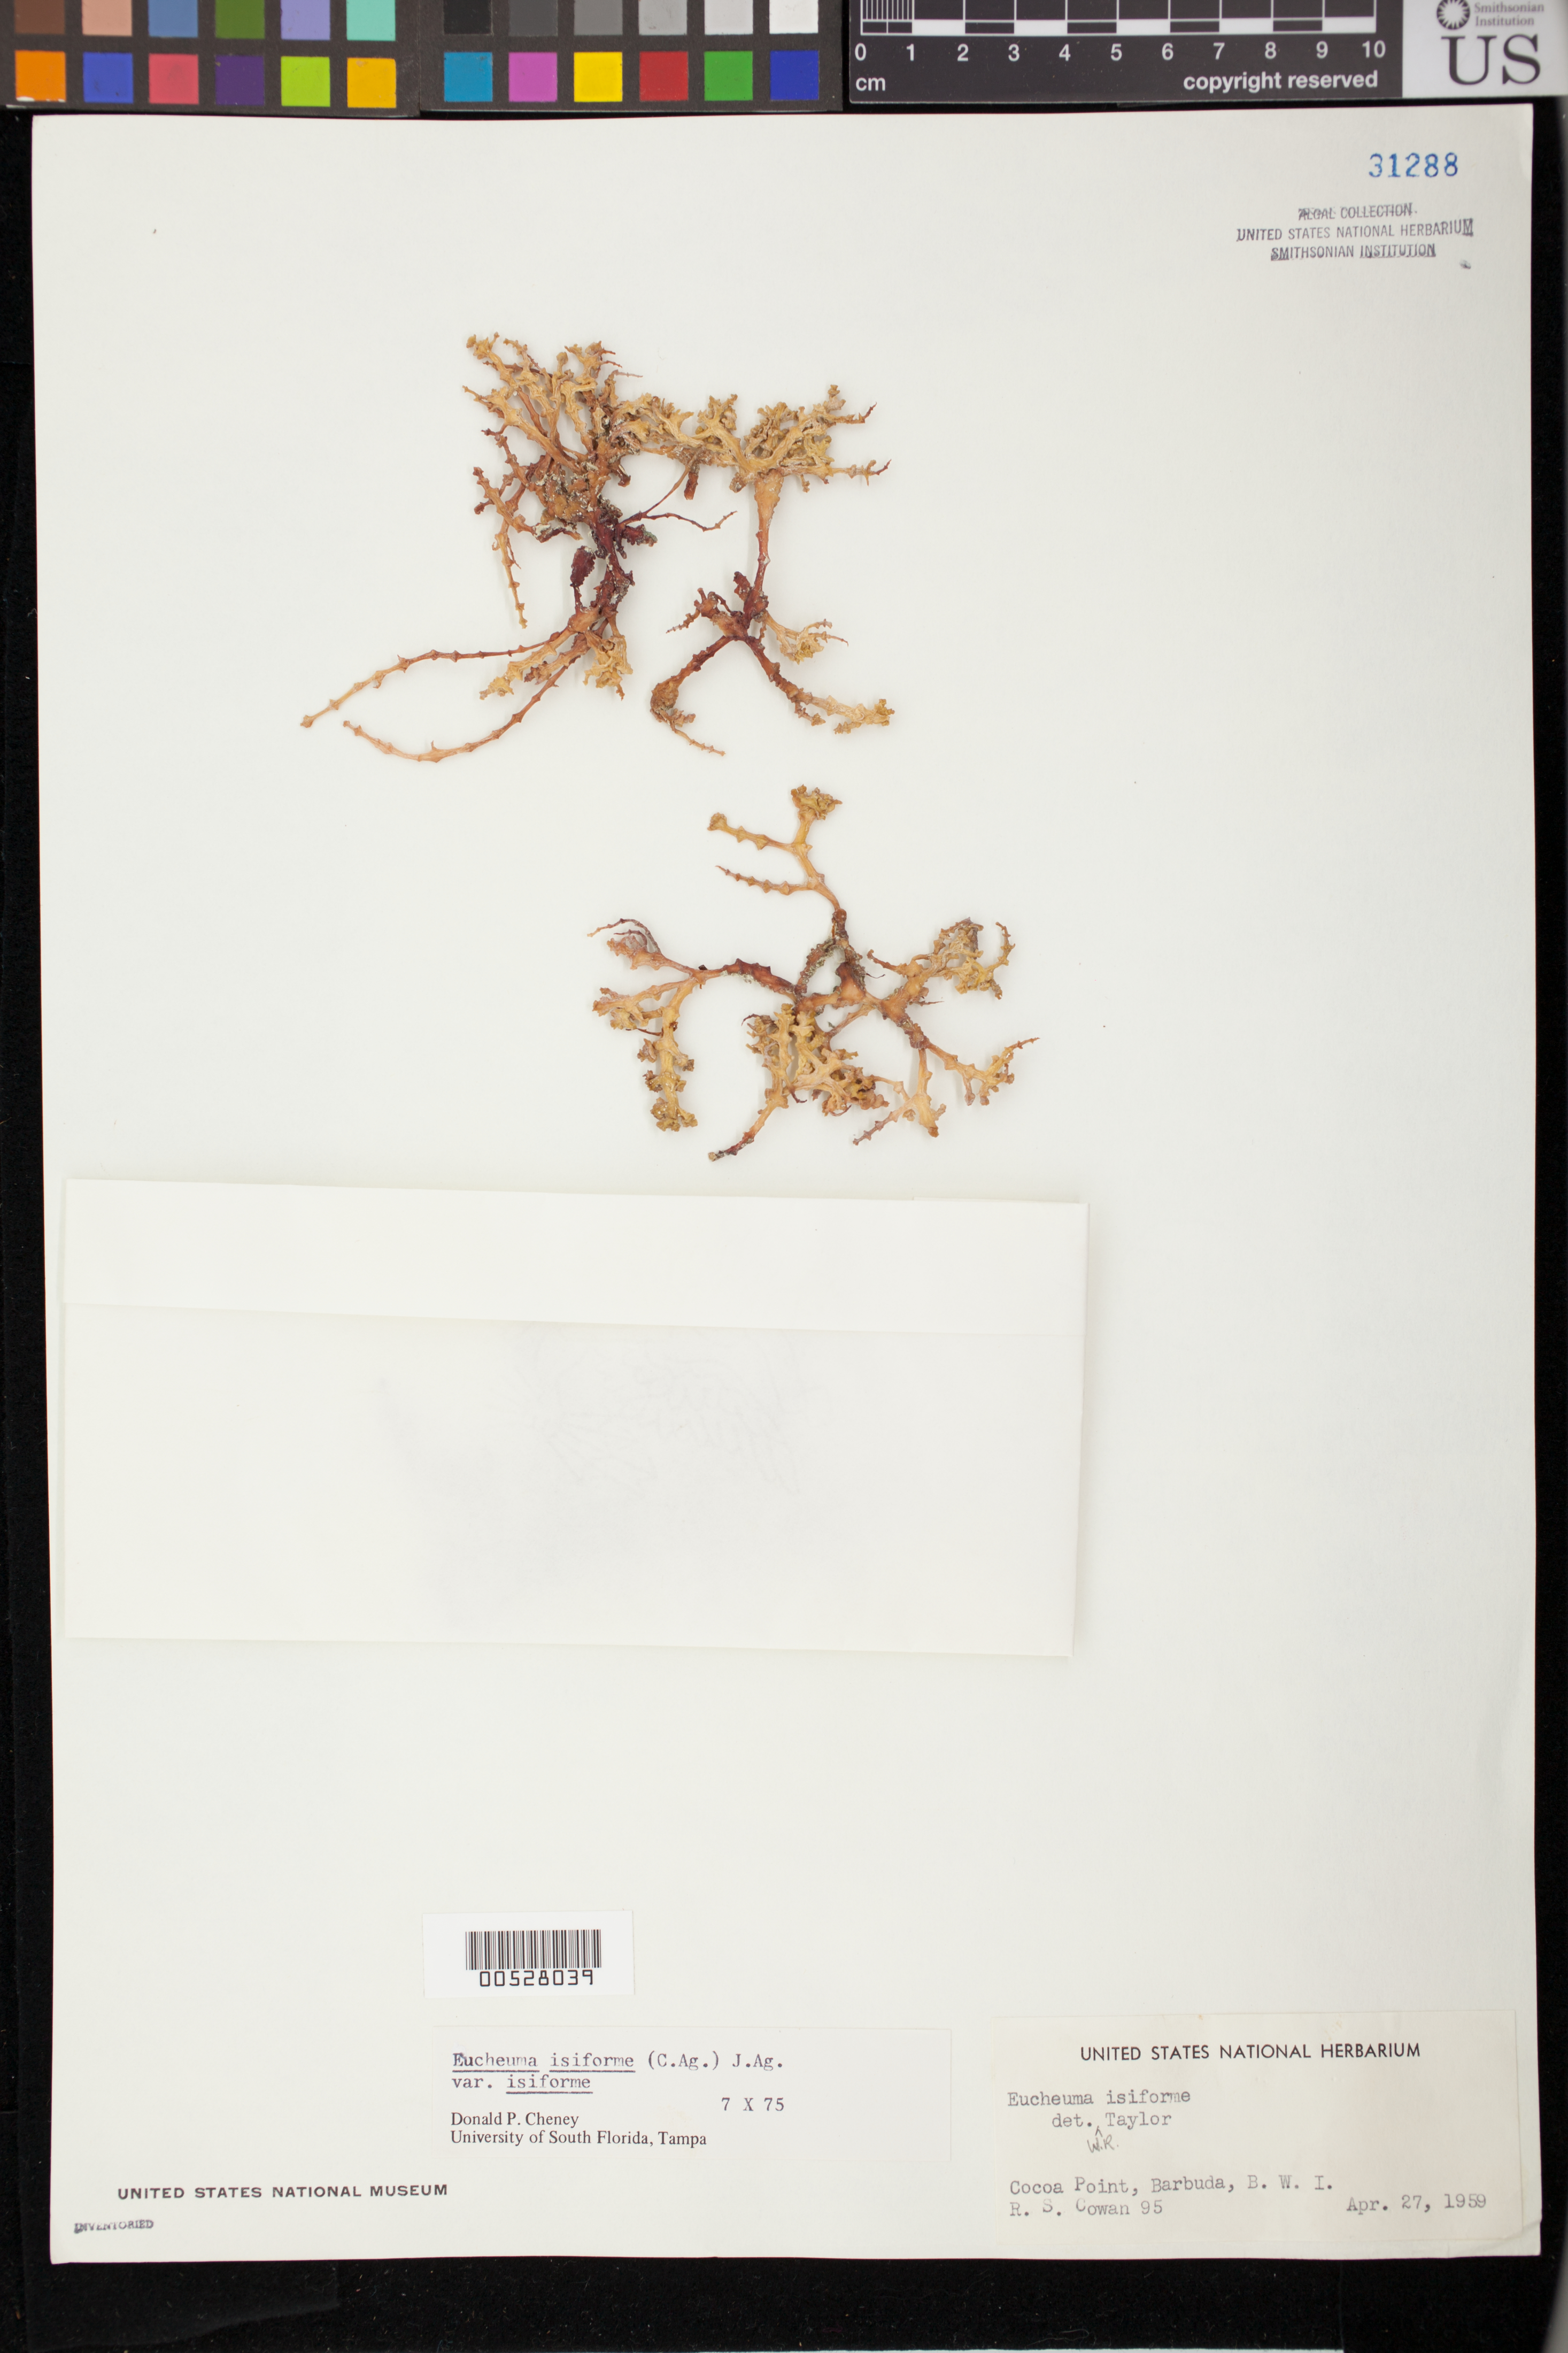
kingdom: Plantae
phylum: Rhodophyta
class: Florideophyceae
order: Gigartinales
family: Solieriaceae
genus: Eucheumatopsis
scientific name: Eucheumatopsis isiformis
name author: (C. Agardh) M.L. Núñez-Resendiz et al.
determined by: Algae name updating Project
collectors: R. S. Cowan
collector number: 95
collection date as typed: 27 Apr 1959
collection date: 1959-04-27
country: Antigua and Barbuda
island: Barbuda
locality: Cocoa Point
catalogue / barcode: US 31288